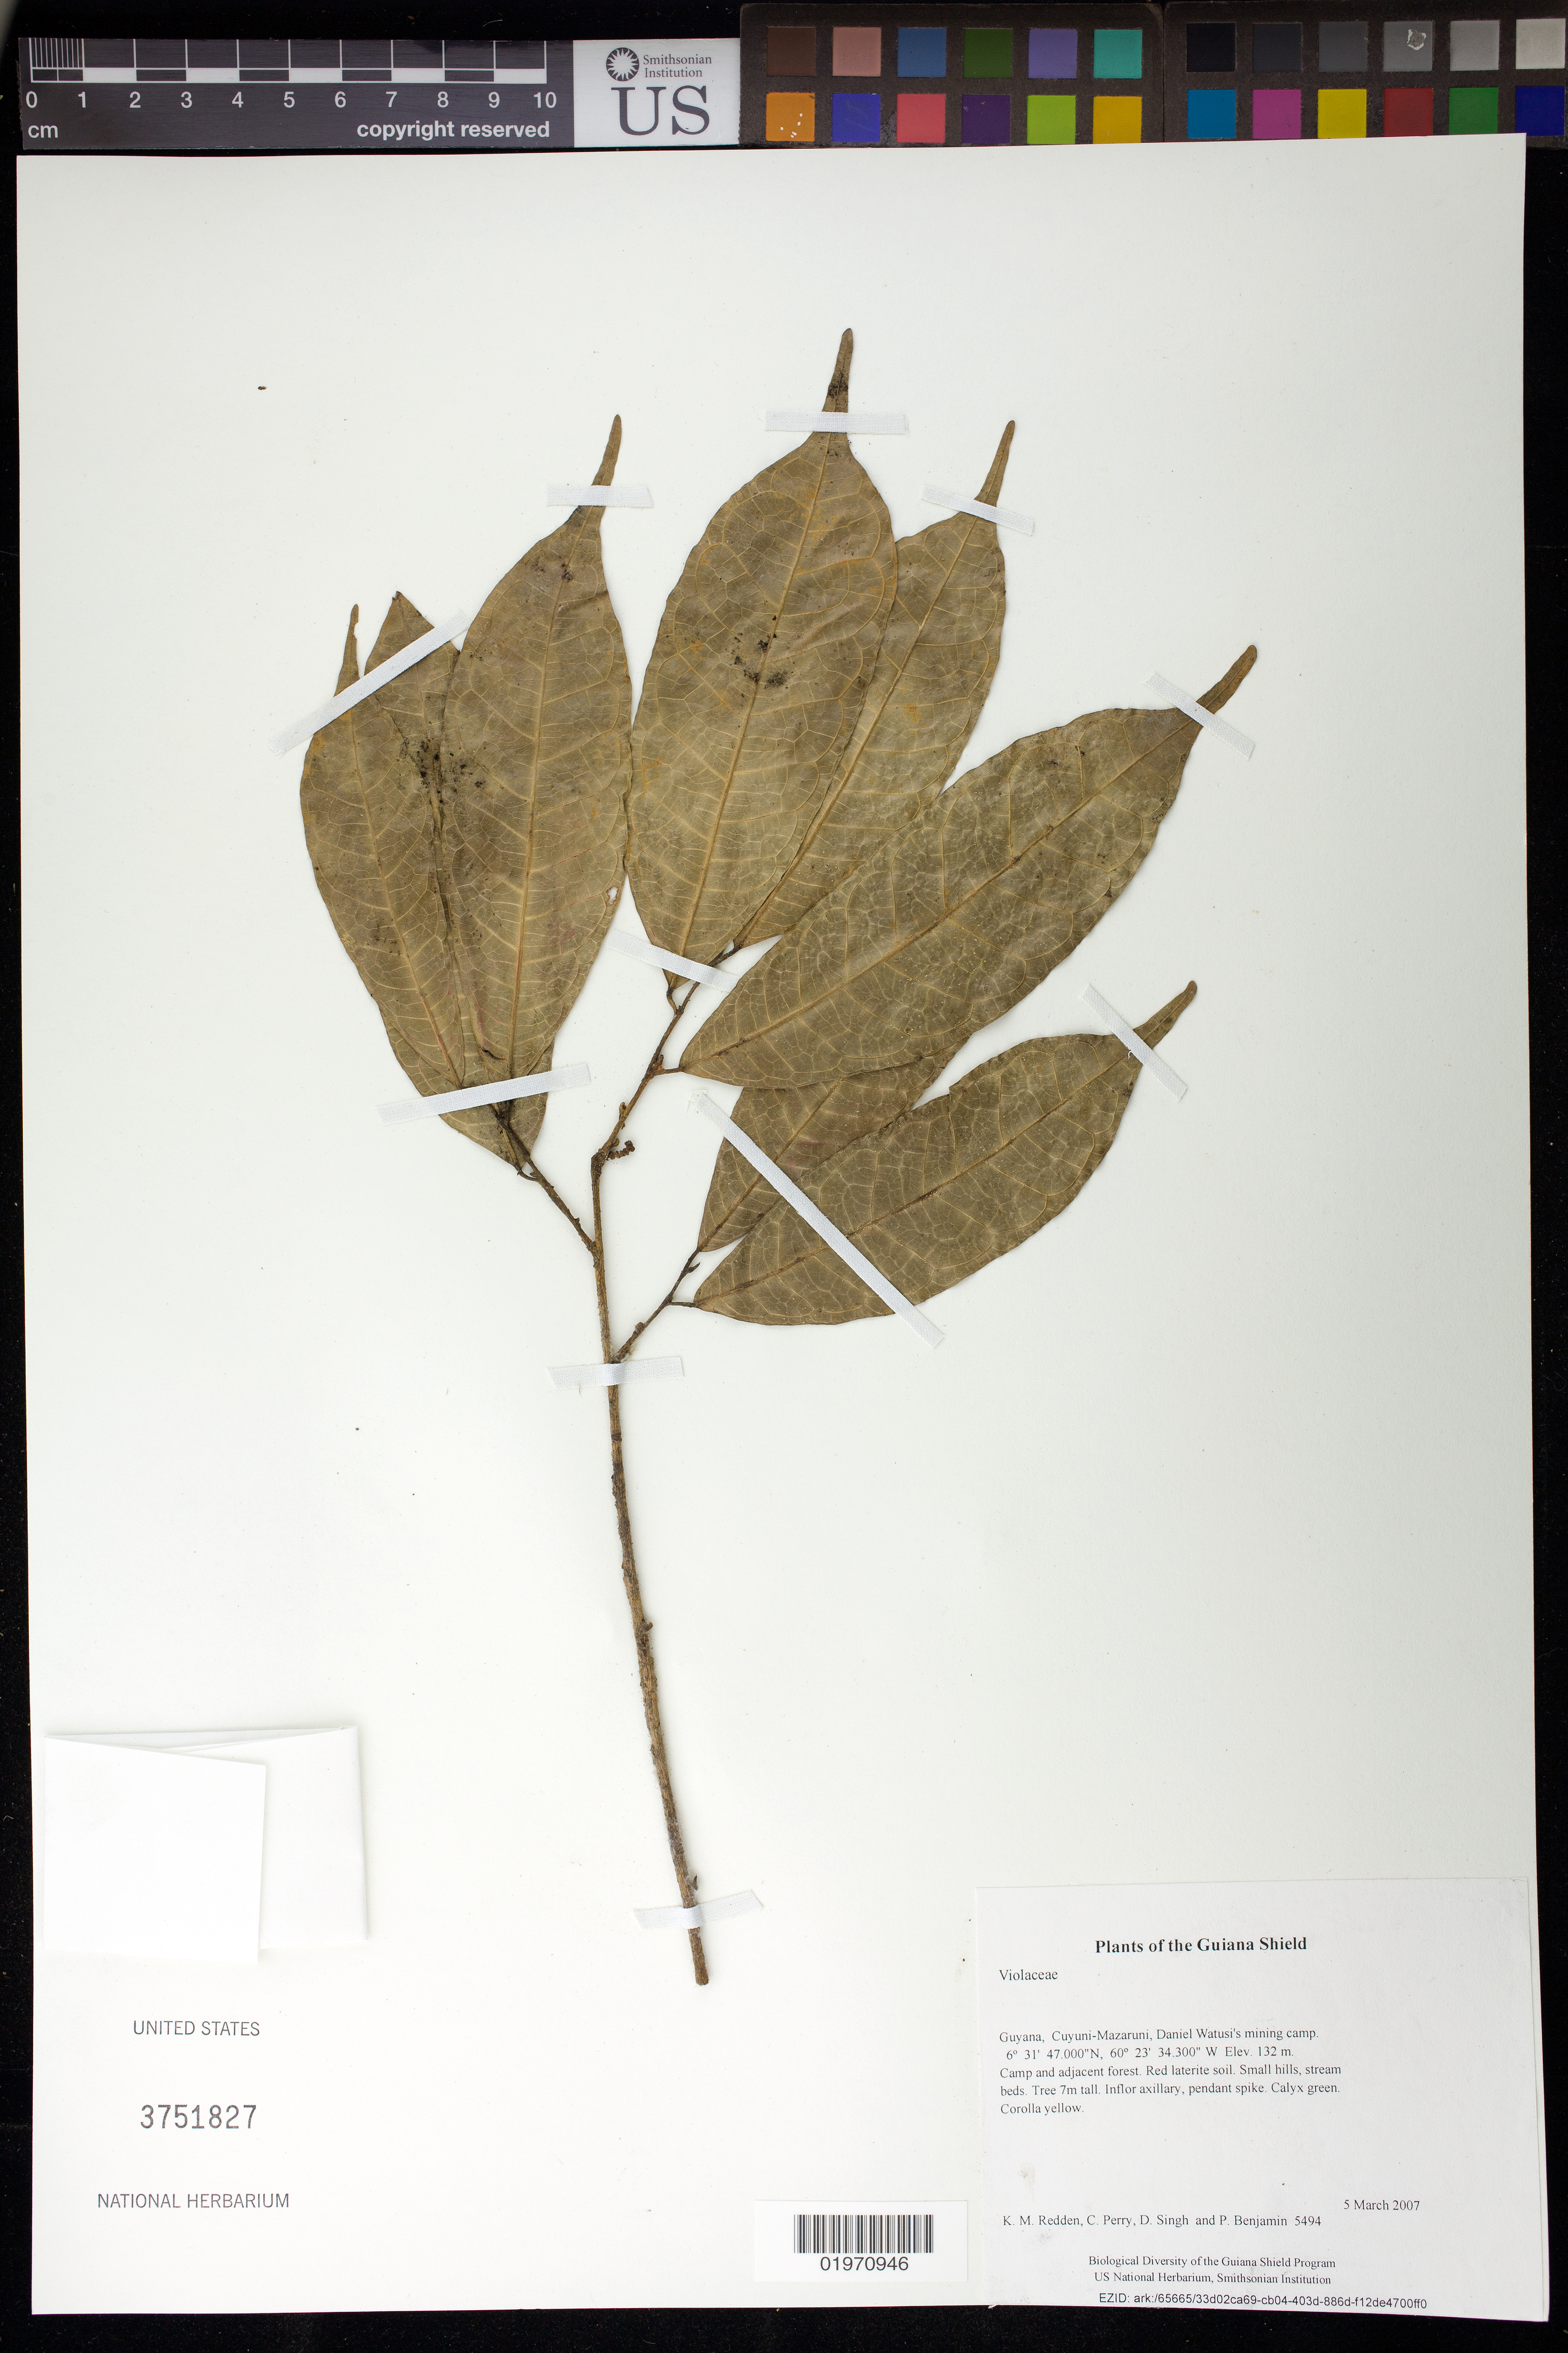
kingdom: Plantae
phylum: Tracheophyta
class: Magnoliopsida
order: Malpighiales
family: Violaceae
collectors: K. M. Redden, C. Perry, D. Singh & P. Benjamin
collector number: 5494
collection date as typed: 5 March 2007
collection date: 2007-03-05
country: Guyana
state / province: Cuyuni-Mazaruni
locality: Daniel Watusi's mining camp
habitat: Camp and adjacent forest. Red laterite soil. Small hills, stream beds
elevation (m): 132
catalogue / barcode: US 3751827